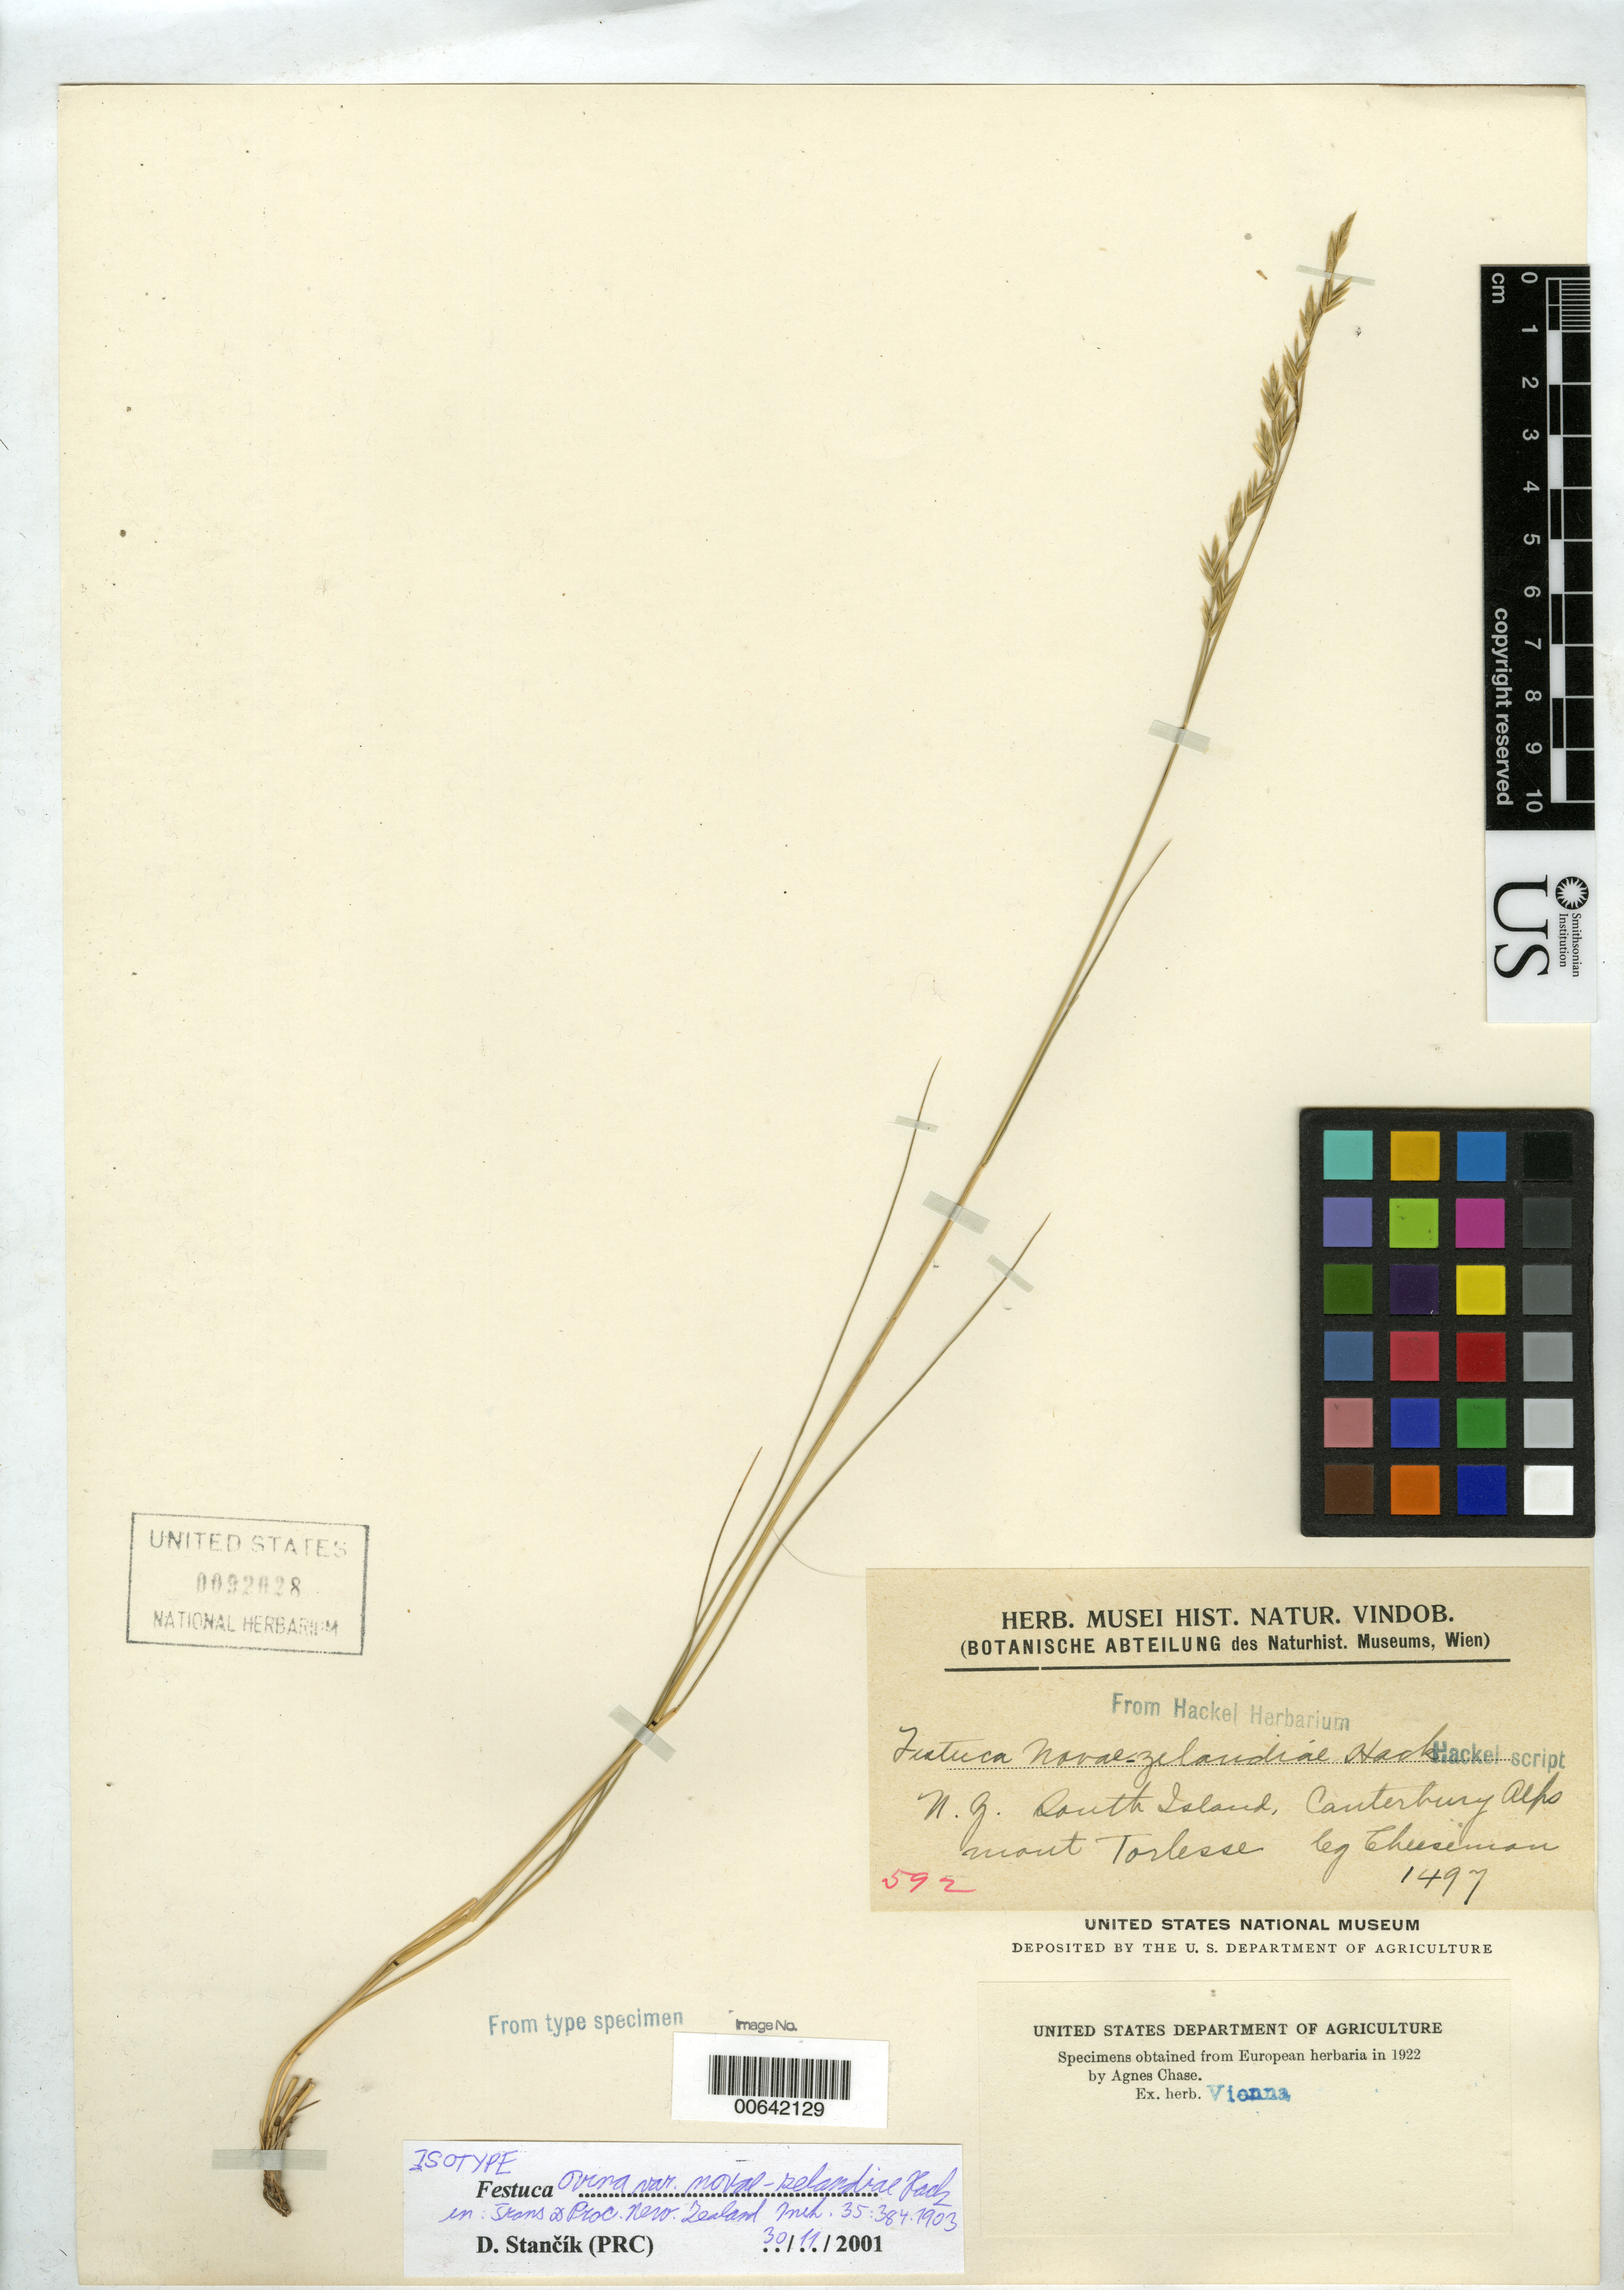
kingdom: Plantae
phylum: Tracheophyta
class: Liliopsida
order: Poales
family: Poaceae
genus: Festuca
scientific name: Festuca ovina var. novae-zelandiae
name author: Hack.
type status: Isotype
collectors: T. F. Cheeseman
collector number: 1497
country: New Zealand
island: South Island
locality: Canterbury Alps, Mt. Torlesse.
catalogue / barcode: US 92028